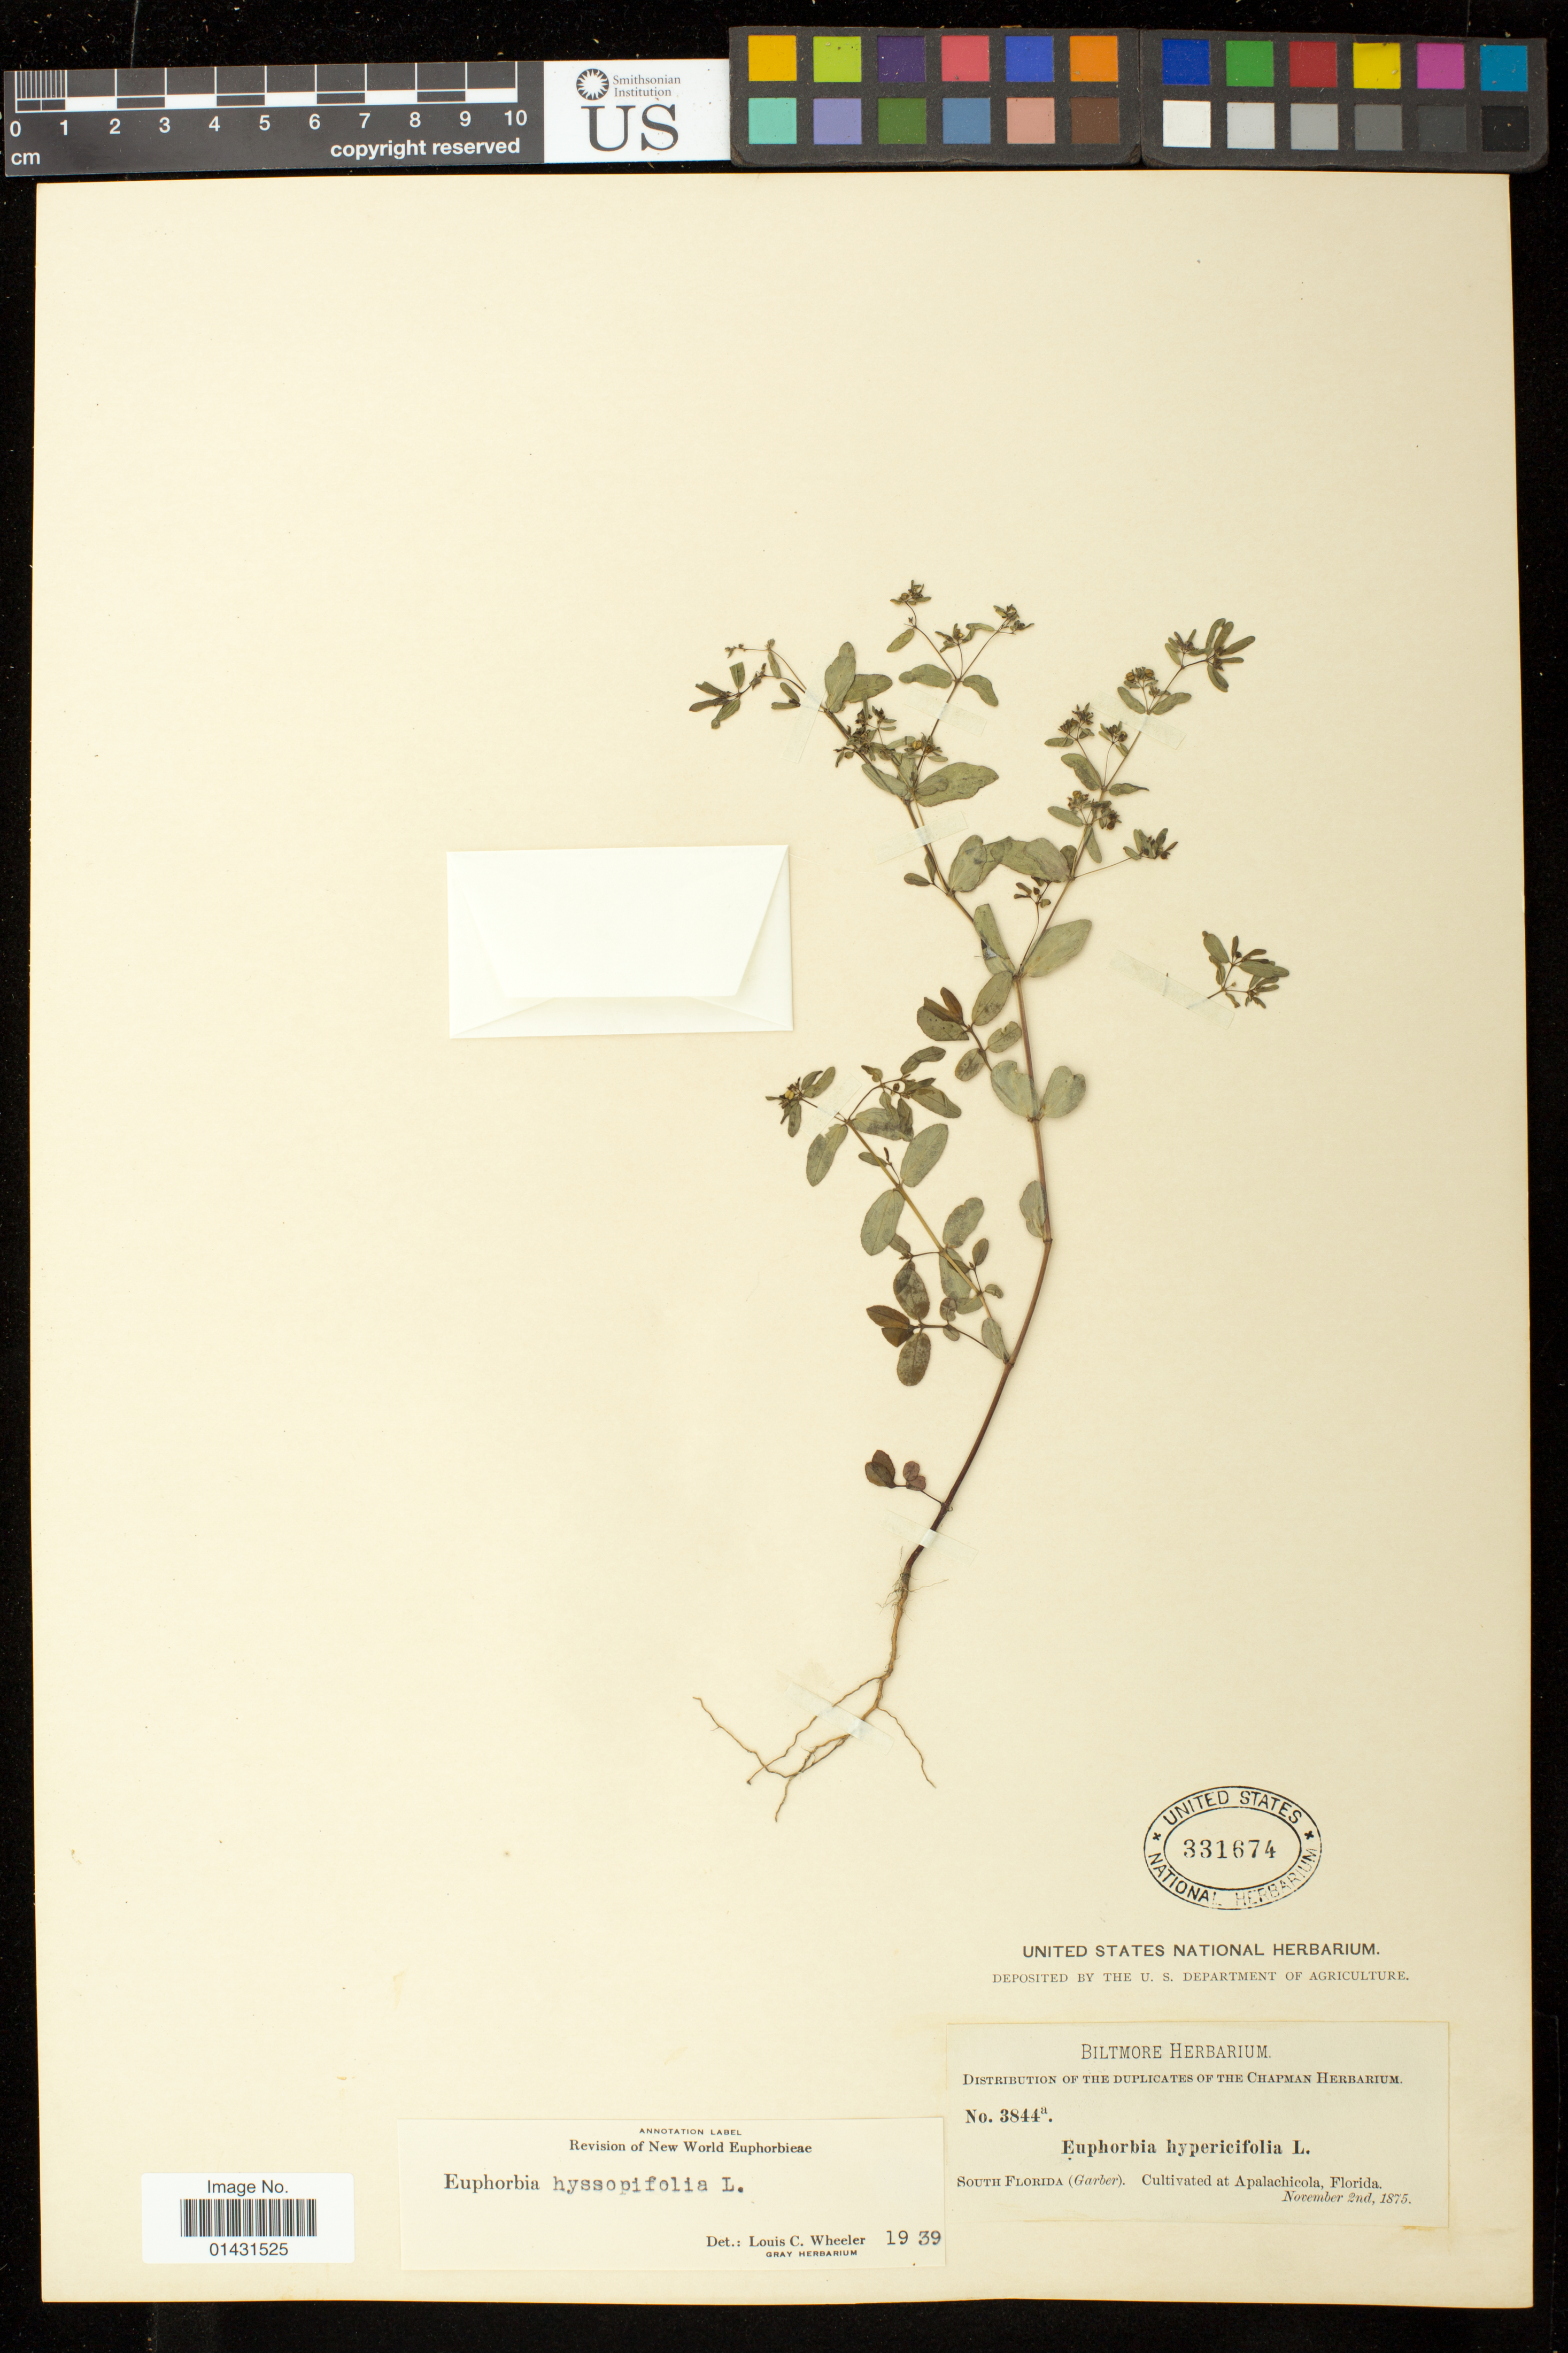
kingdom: Plantae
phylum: Tracheophyta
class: Magnoliopsida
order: Malpighiales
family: Euphorbiaceae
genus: Euphorbia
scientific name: Euphorbia hyssopifolia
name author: L.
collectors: -- Garber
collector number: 3844a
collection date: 1875-11-02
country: United States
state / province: Florida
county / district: Franklin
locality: South Florida; Cultivated at Apalachicola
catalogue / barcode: US 331674